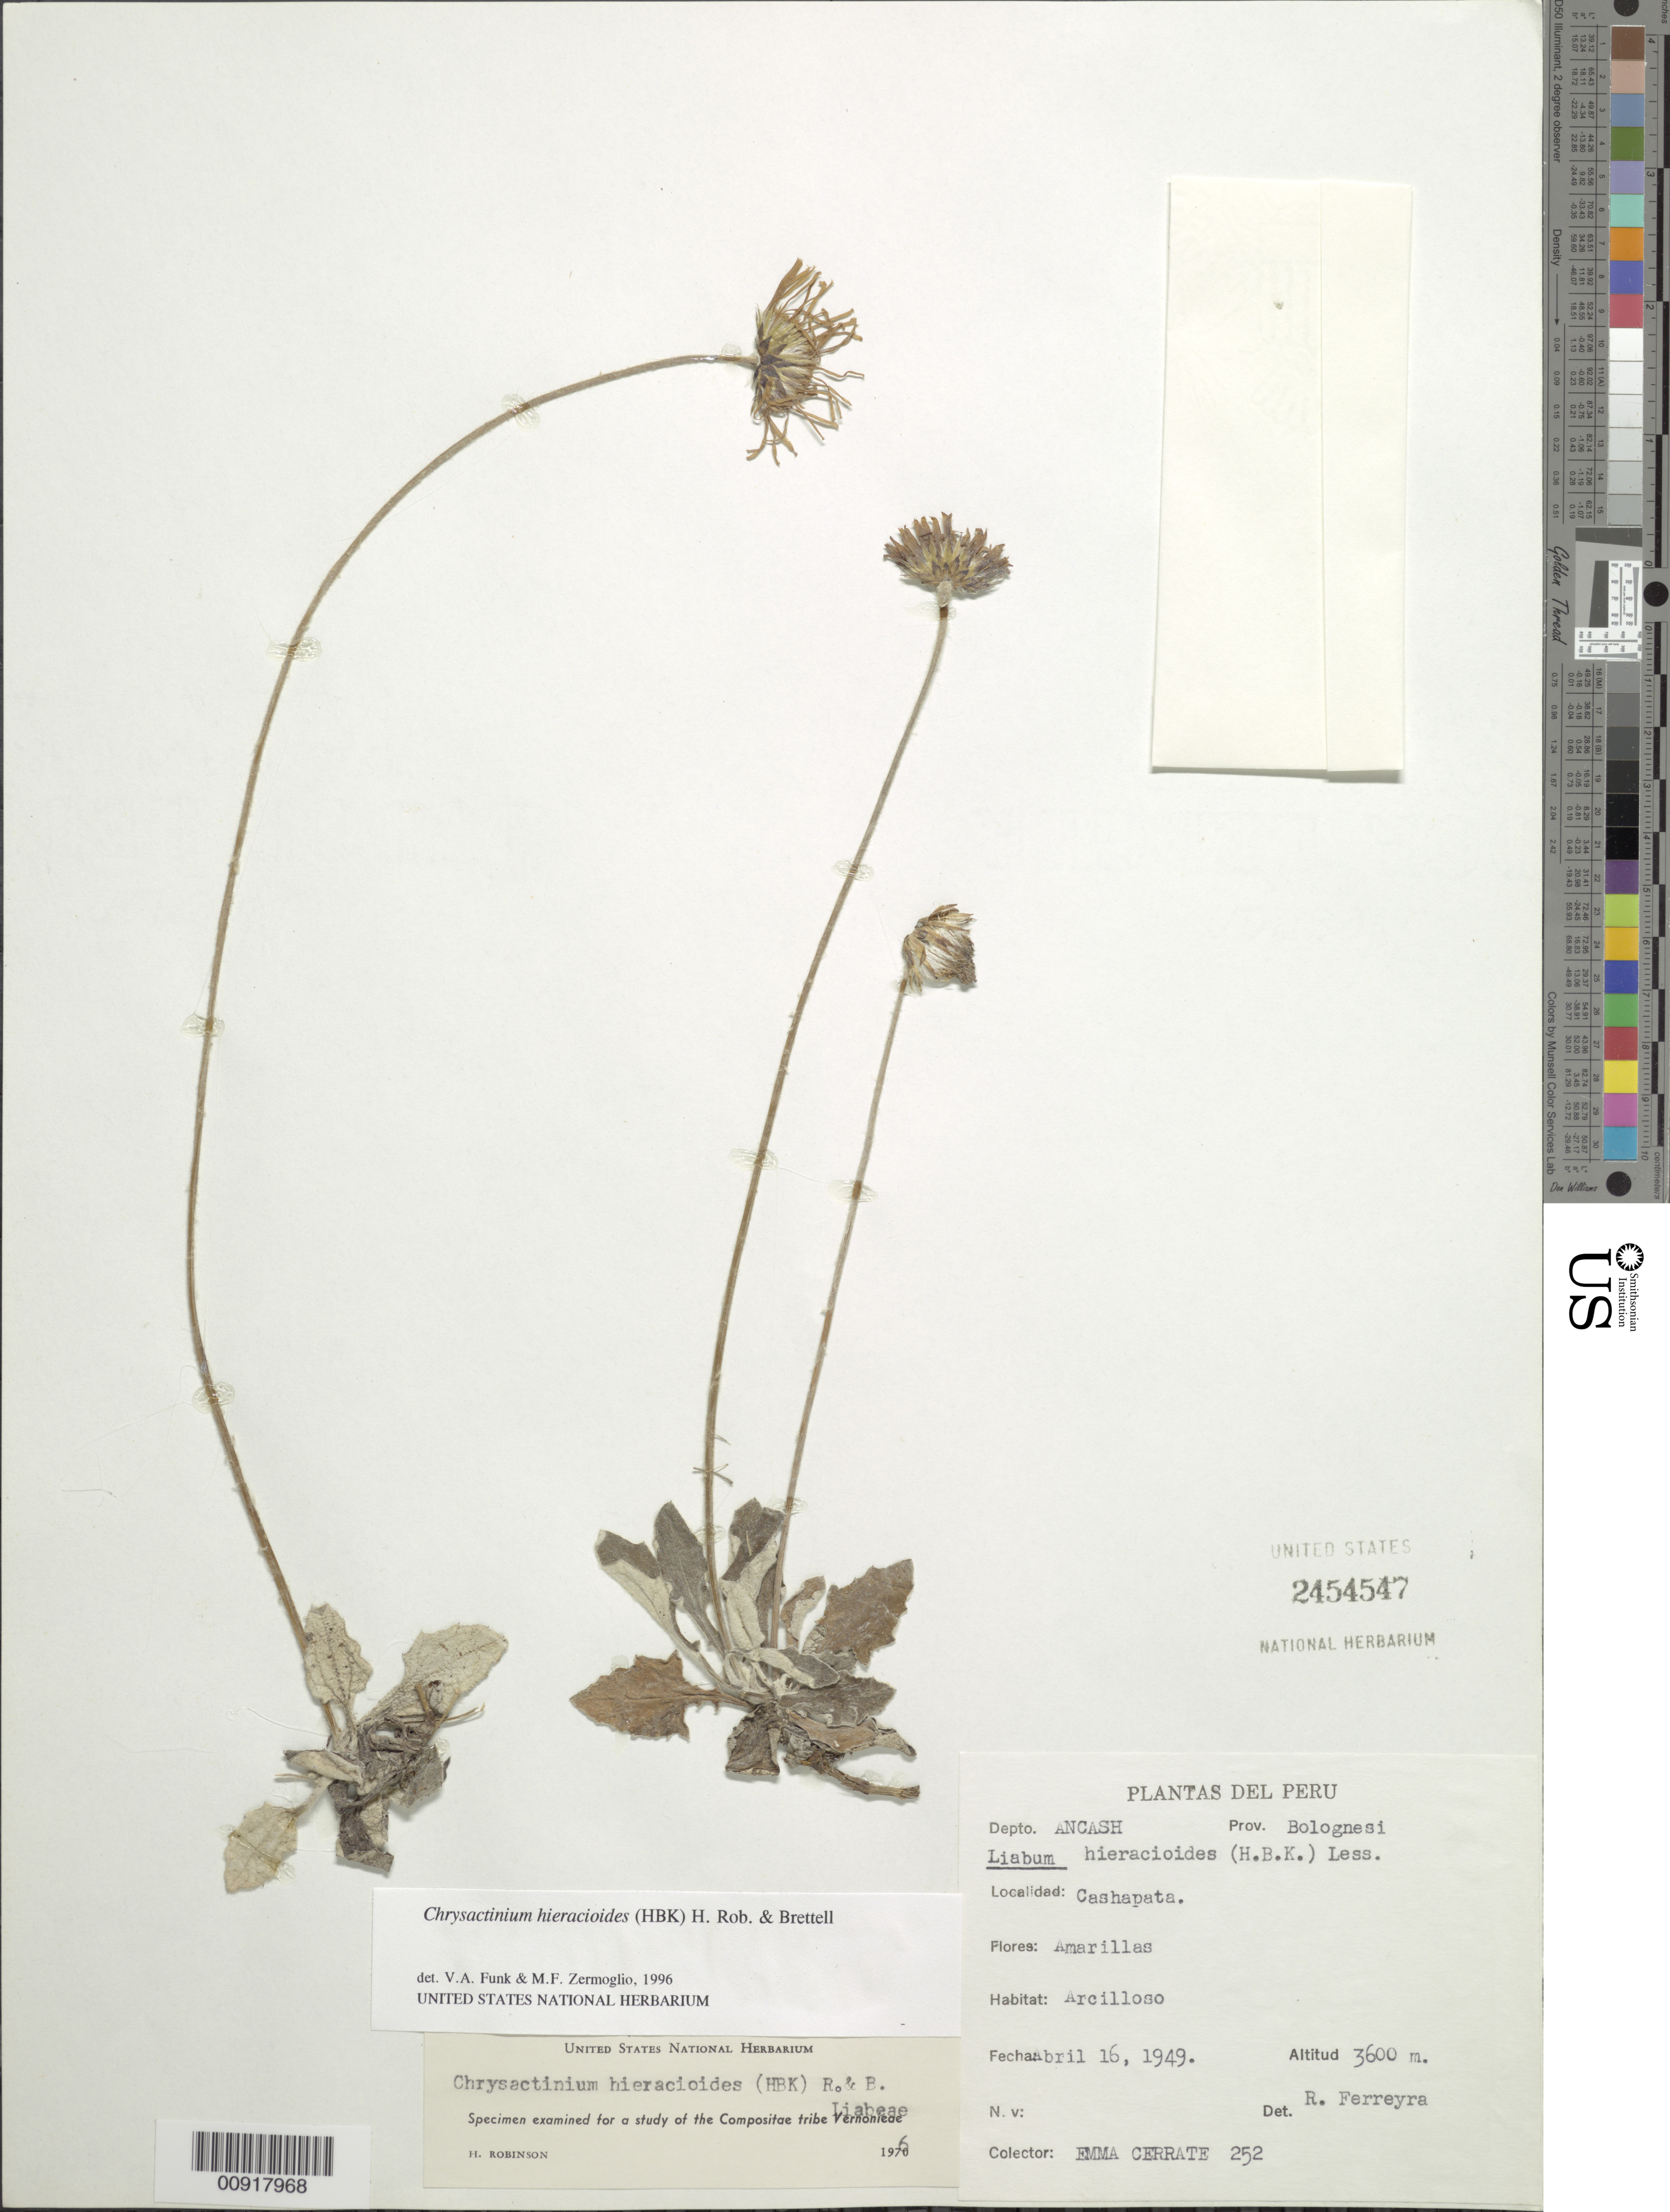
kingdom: Plantae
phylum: Tracheophyta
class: Magnoliopsida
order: Asterales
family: Asteraceae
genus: Chrysactinium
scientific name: Chrysactinium hieracioides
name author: (Kunth) H. Rob. & Brettell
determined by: Funk, V. A.; Zermoglio, M. F.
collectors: E. Cerrate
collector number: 252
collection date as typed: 16 April 1949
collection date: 1949-04-16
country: Peru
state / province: Ancash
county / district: Bolognesi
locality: Prov. Bolognesi, Dpto. Ancash, Cashapata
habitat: Terreno arcilloso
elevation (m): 3600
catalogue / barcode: US 2454547